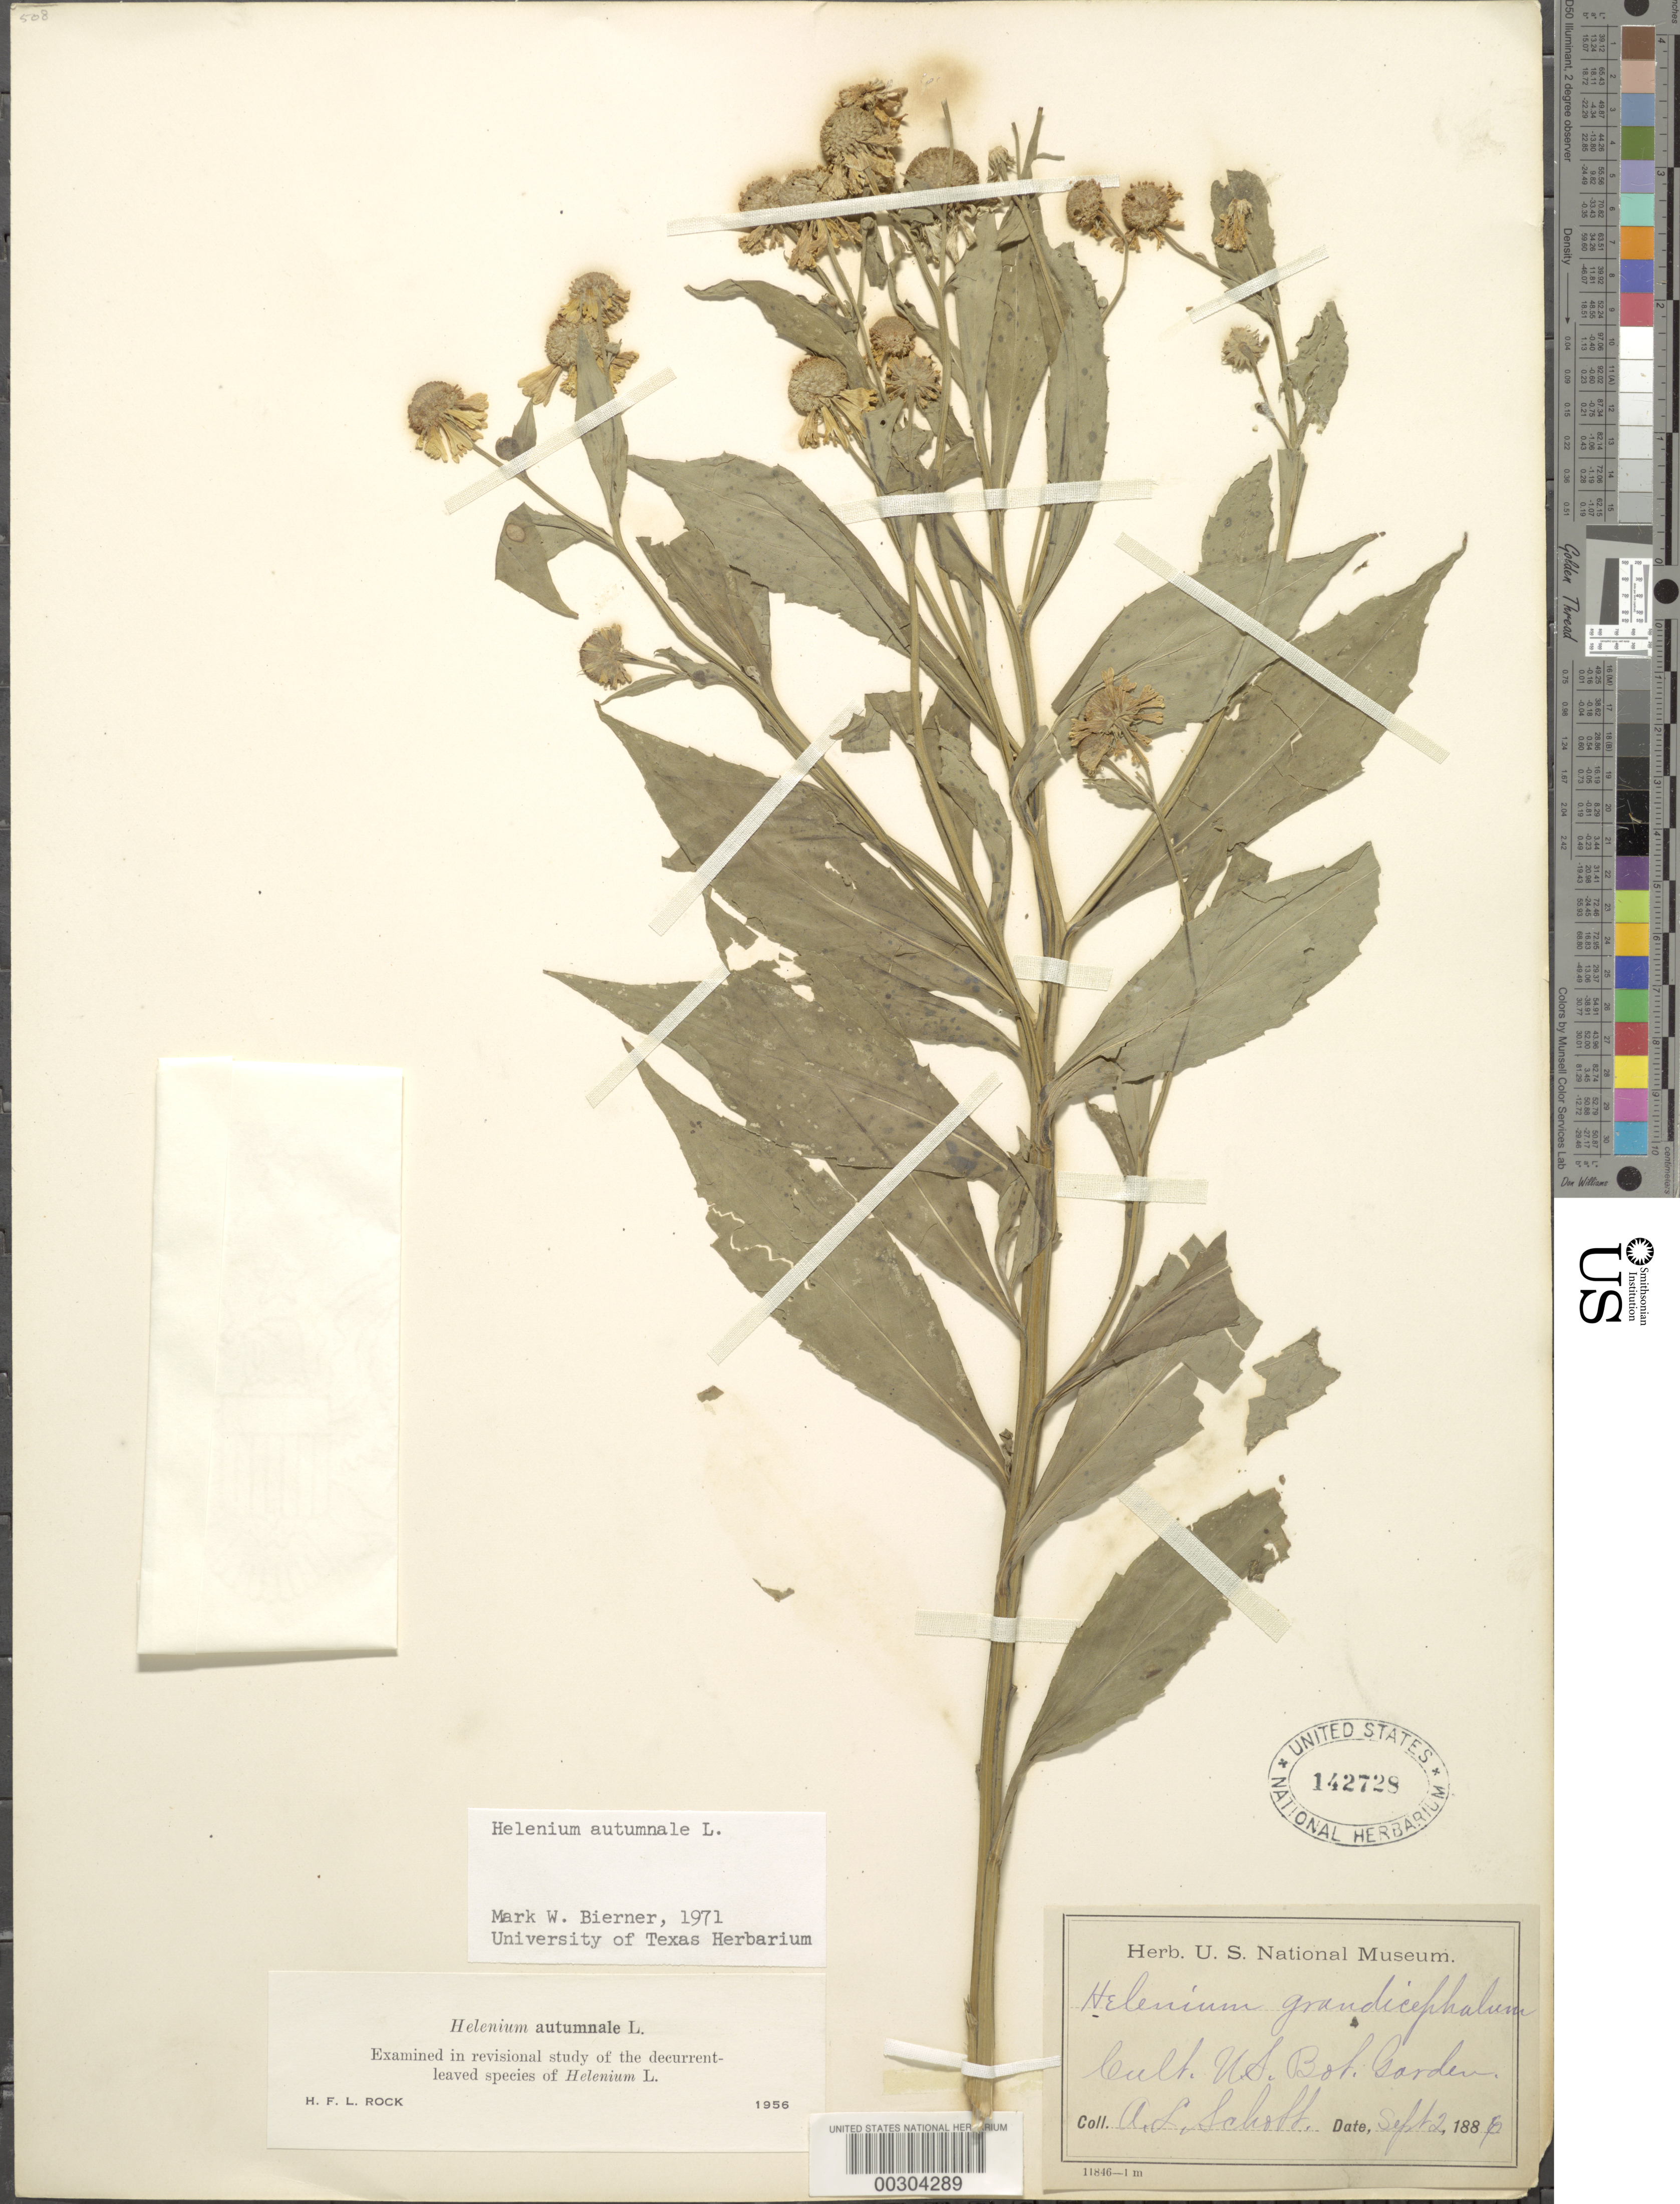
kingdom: Plantae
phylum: Tracheophyta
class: Magnoliopsida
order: Asterales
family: Asteraceae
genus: Helenium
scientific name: Helenium autumnale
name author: L.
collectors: A. L. Schott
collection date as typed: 02 Sep 1886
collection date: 1886-09-02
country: United States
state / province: District of Columbia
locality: Botanical gardens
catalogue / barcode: US 142728